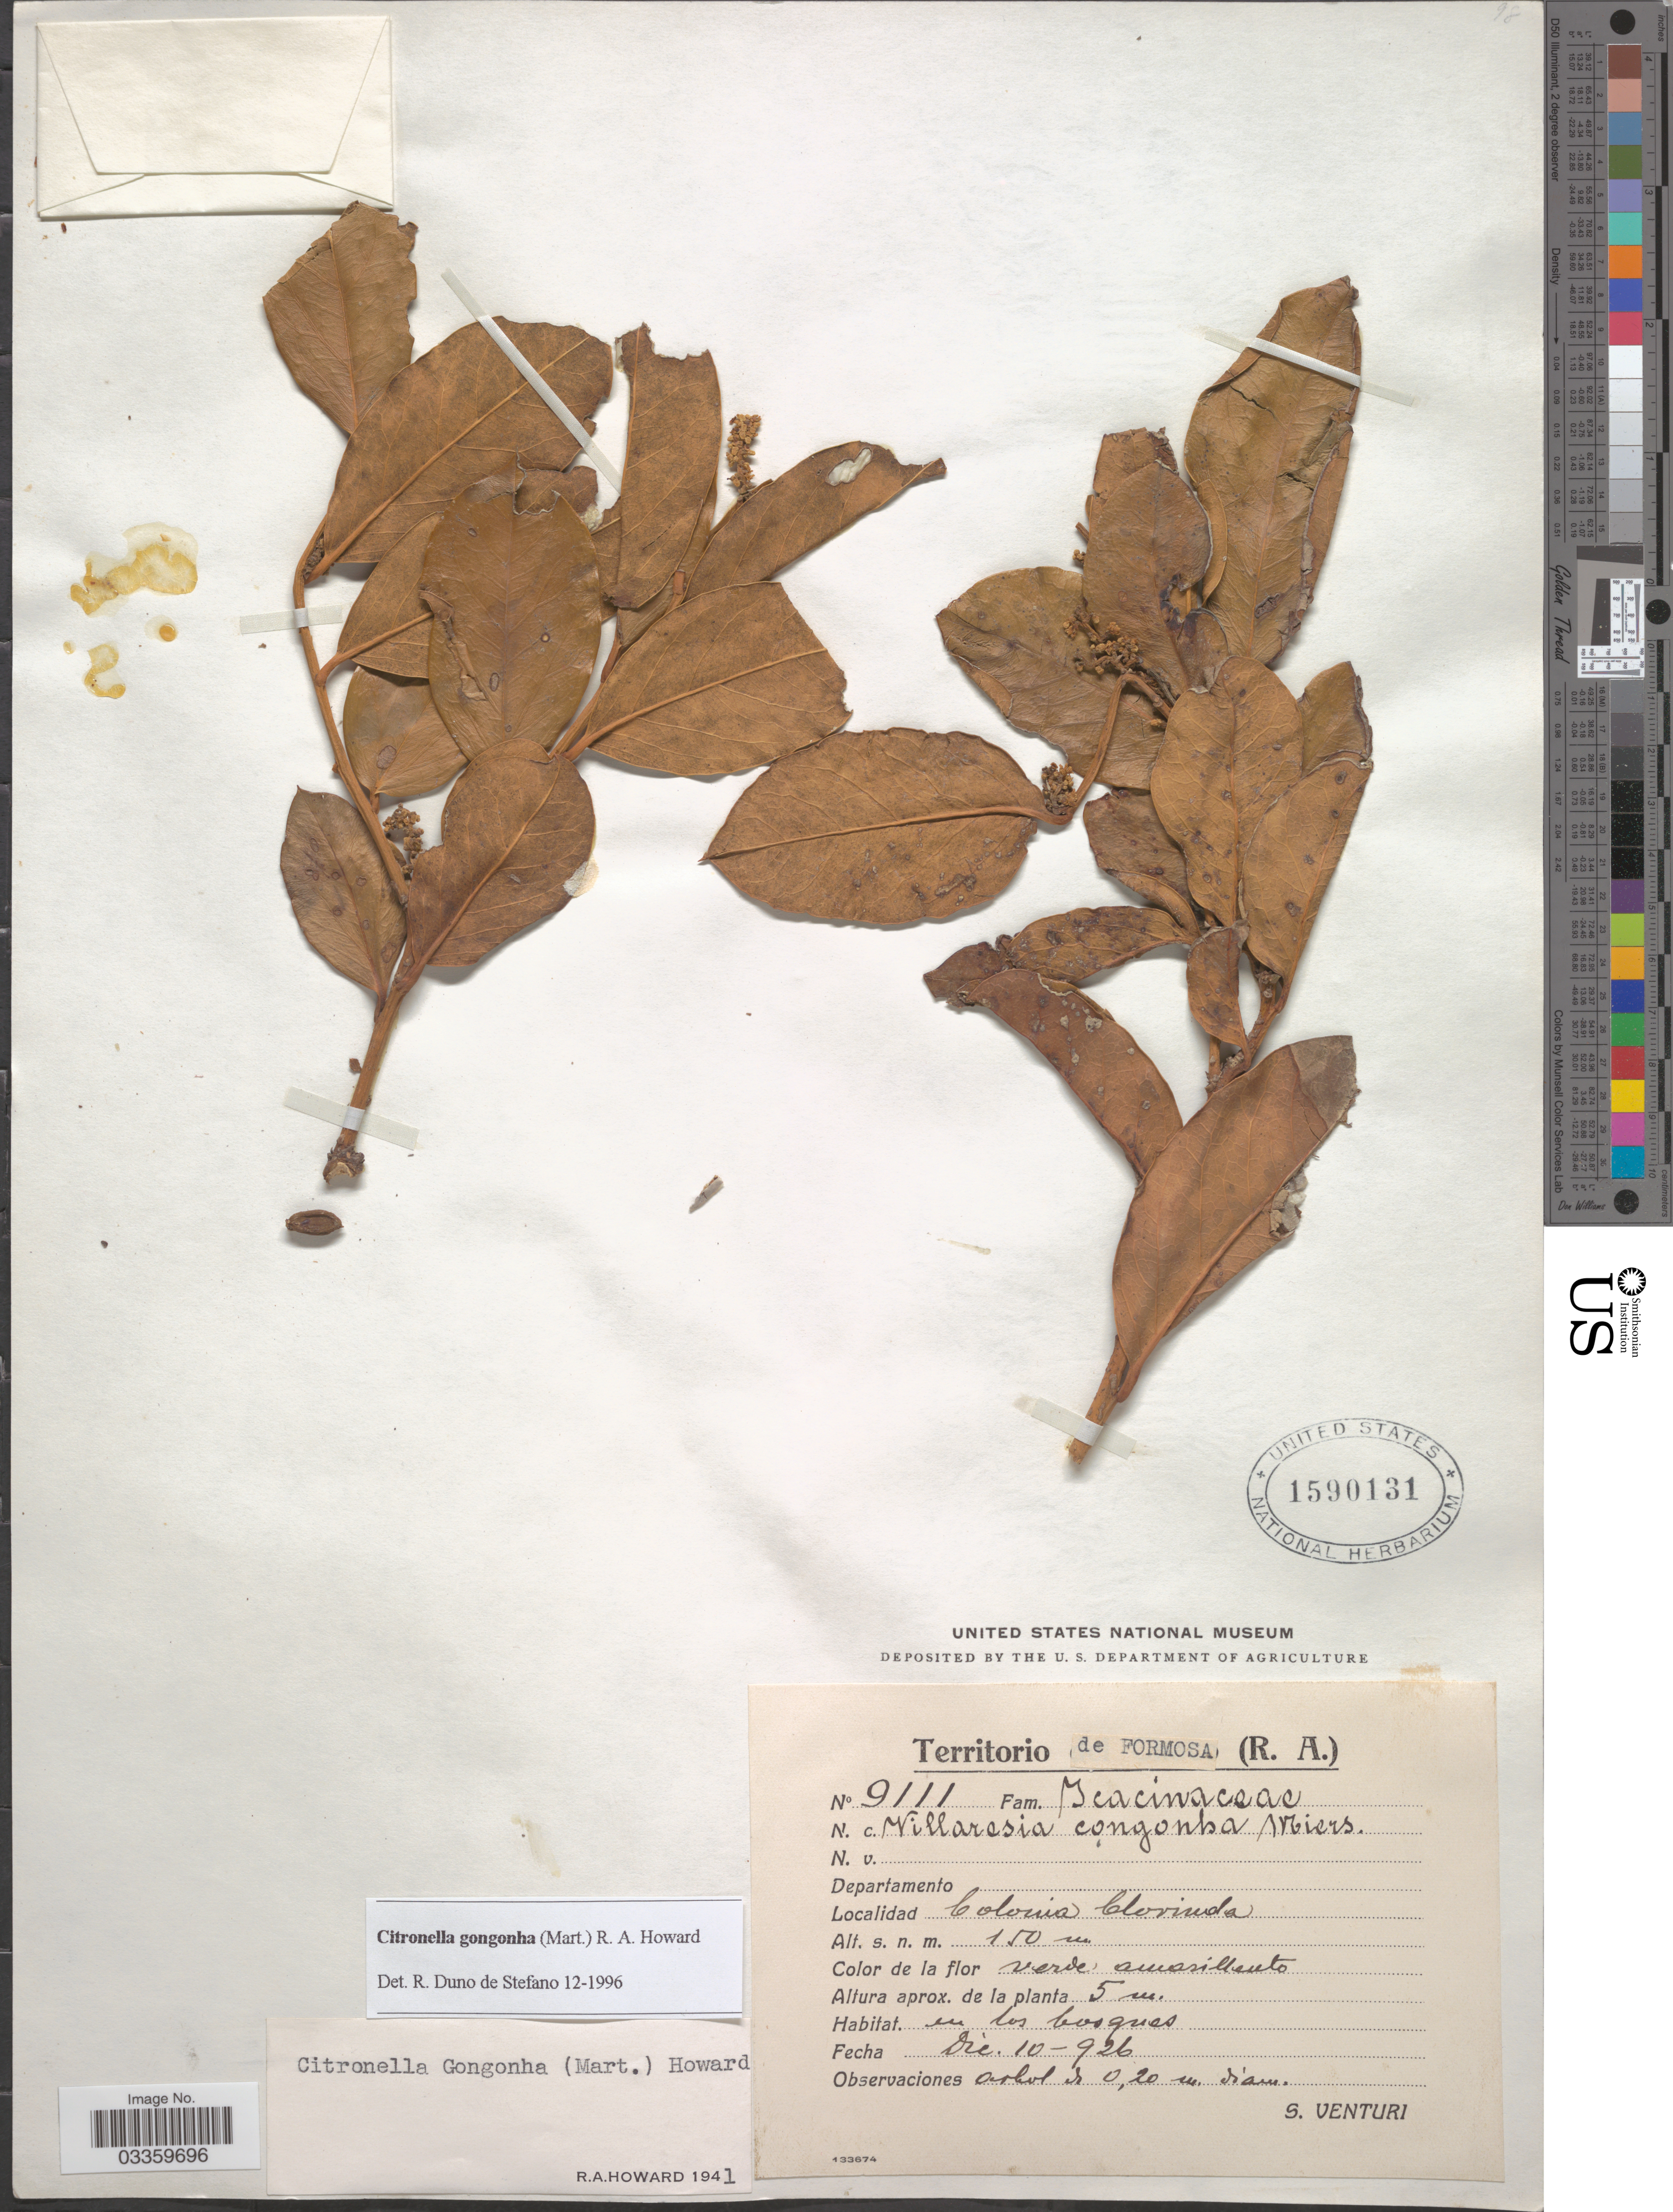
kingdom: Plantae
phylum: Tracheophyta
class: Magnoliopsida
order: Cardiopteridales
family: Cardiopteridaceae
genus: Citronella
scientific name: Citronella gongonha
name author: (Mart.) R.A. Howard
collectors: S. Venturi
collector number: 9111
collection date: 1926-12-10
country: Argentina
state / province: Formosa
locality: Territorio de Formosa, Colonia Clovinda.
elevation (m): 150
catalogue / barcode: US 1590131